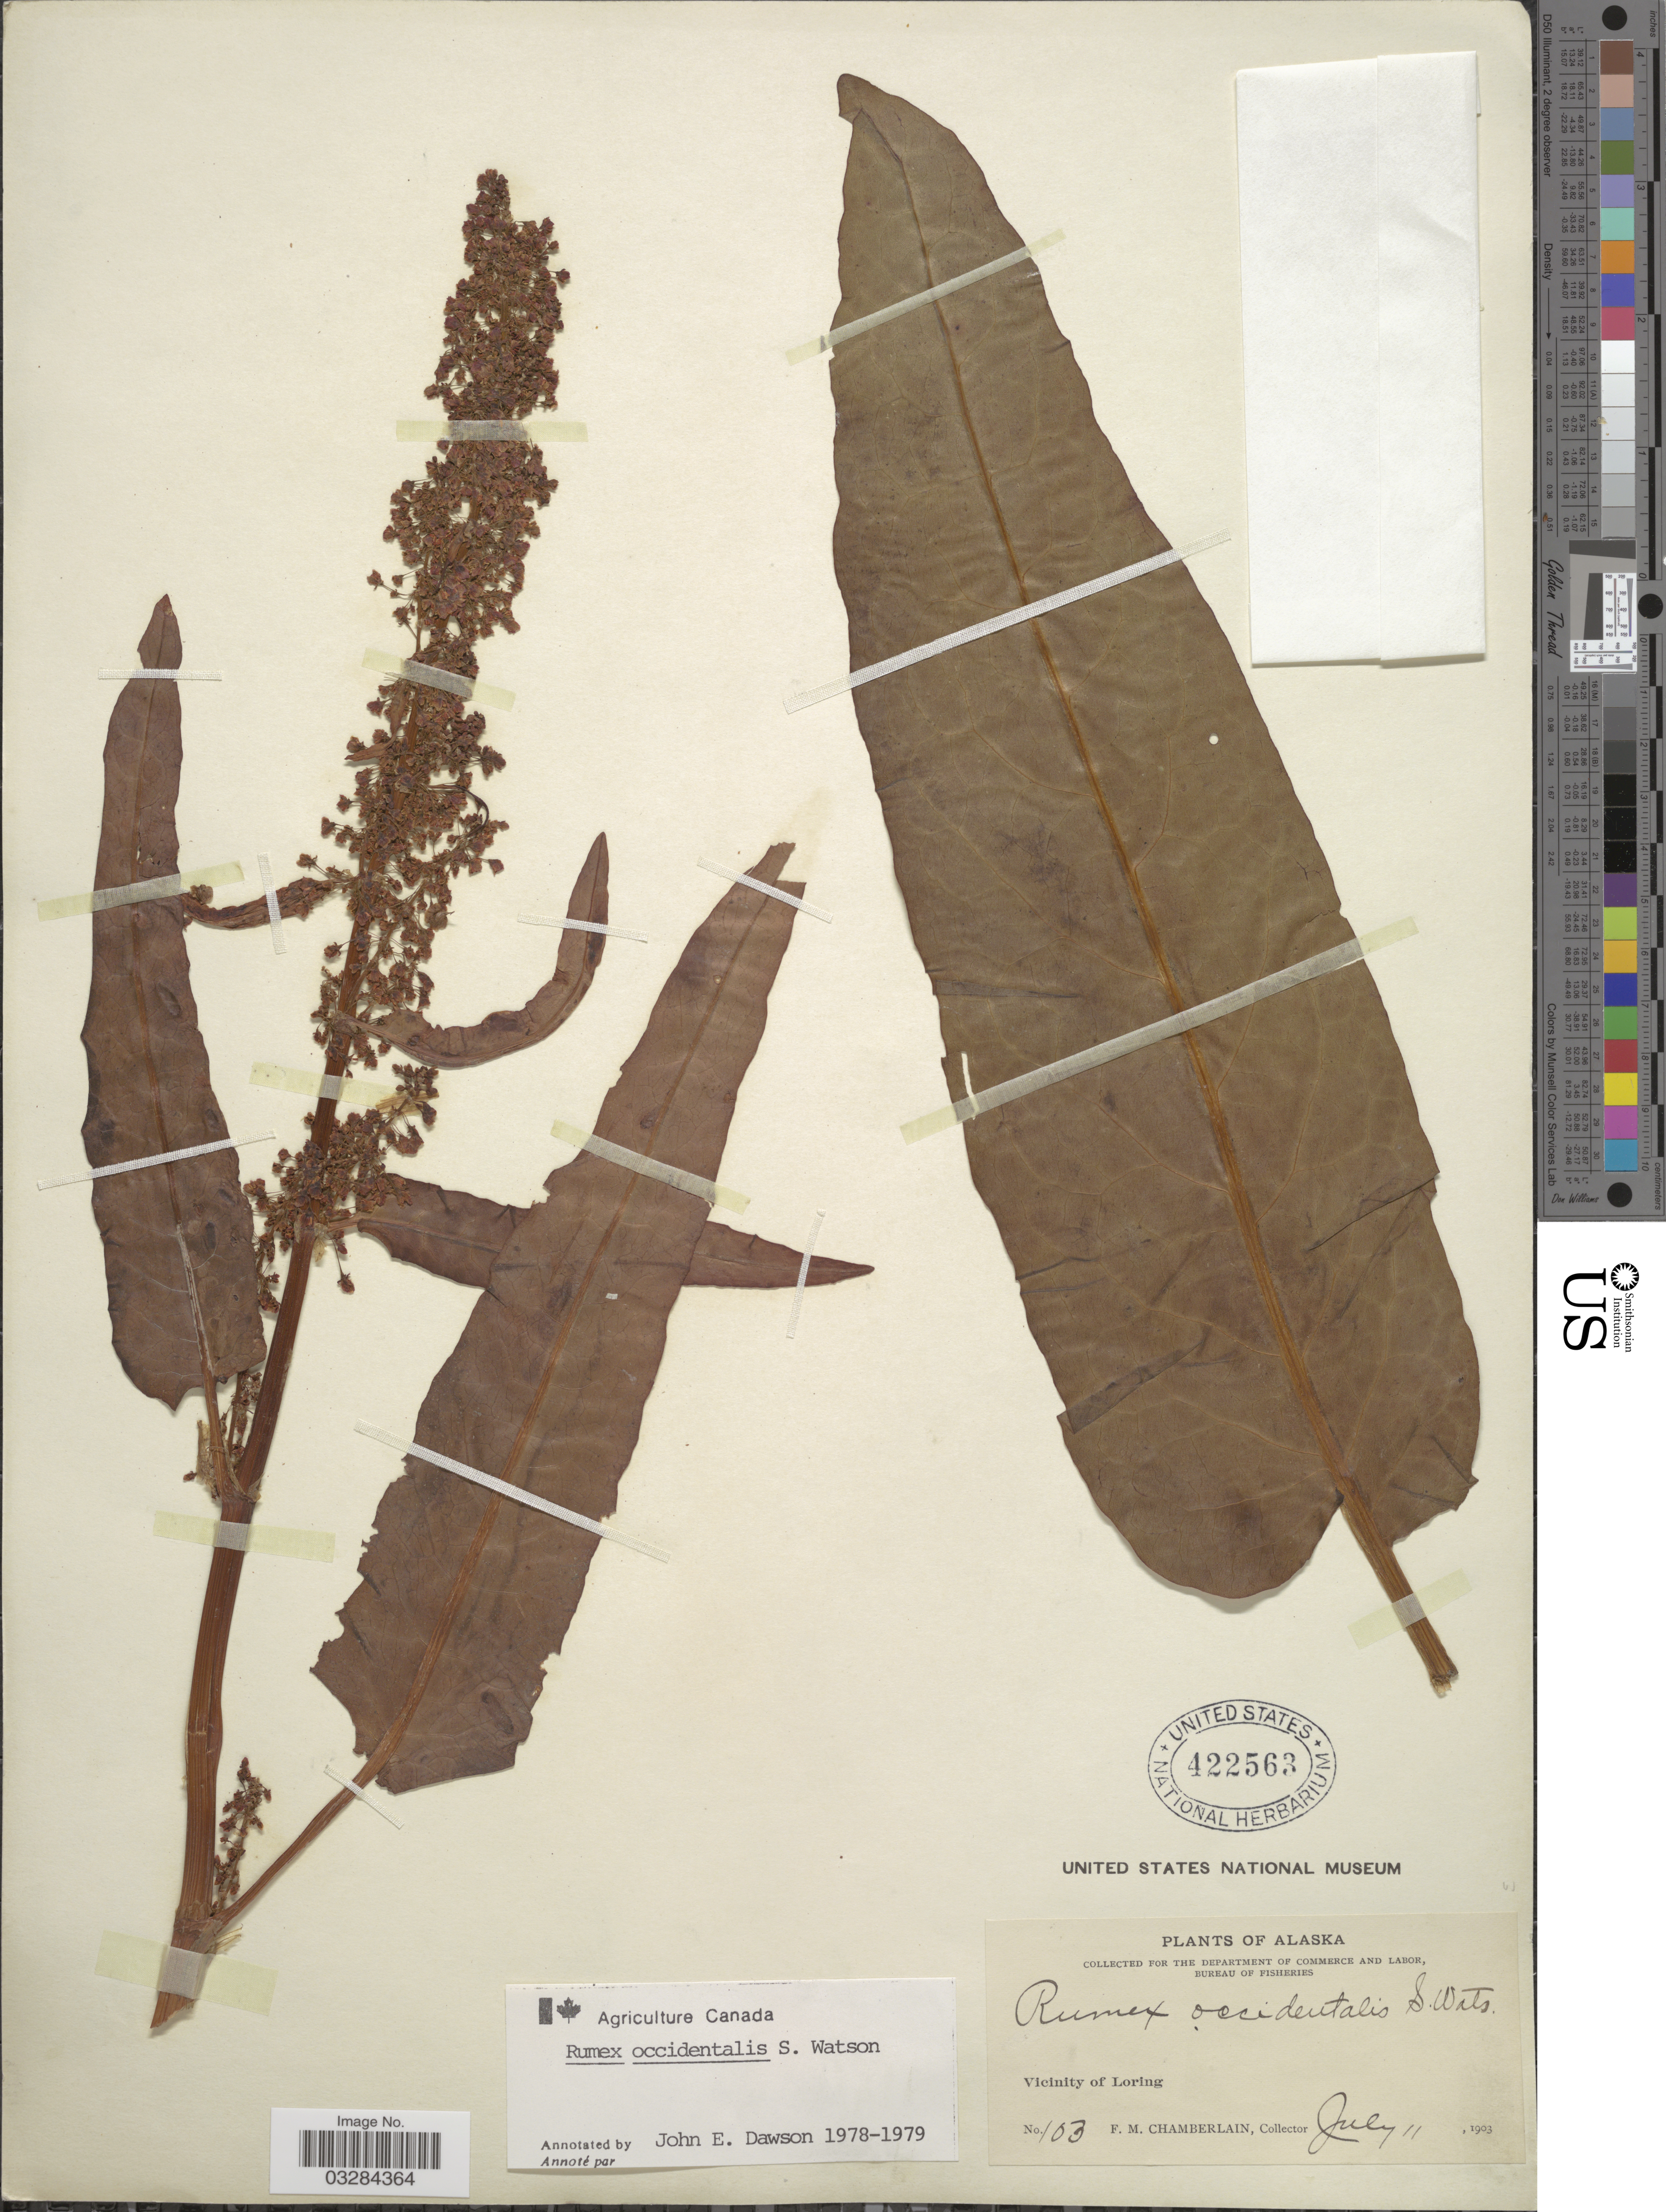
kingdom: Plantae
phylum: Tracheophyta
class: Magnoliopsida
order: Caryophyllales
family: Polygonaceae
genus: Rumex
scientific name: Rumex occidentalis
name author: S. Watson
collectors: F. Chamberlain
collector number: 103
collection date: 1903-07-11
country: United States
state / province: Alaska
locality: Vicinity of Loring.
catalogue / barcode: US 422563